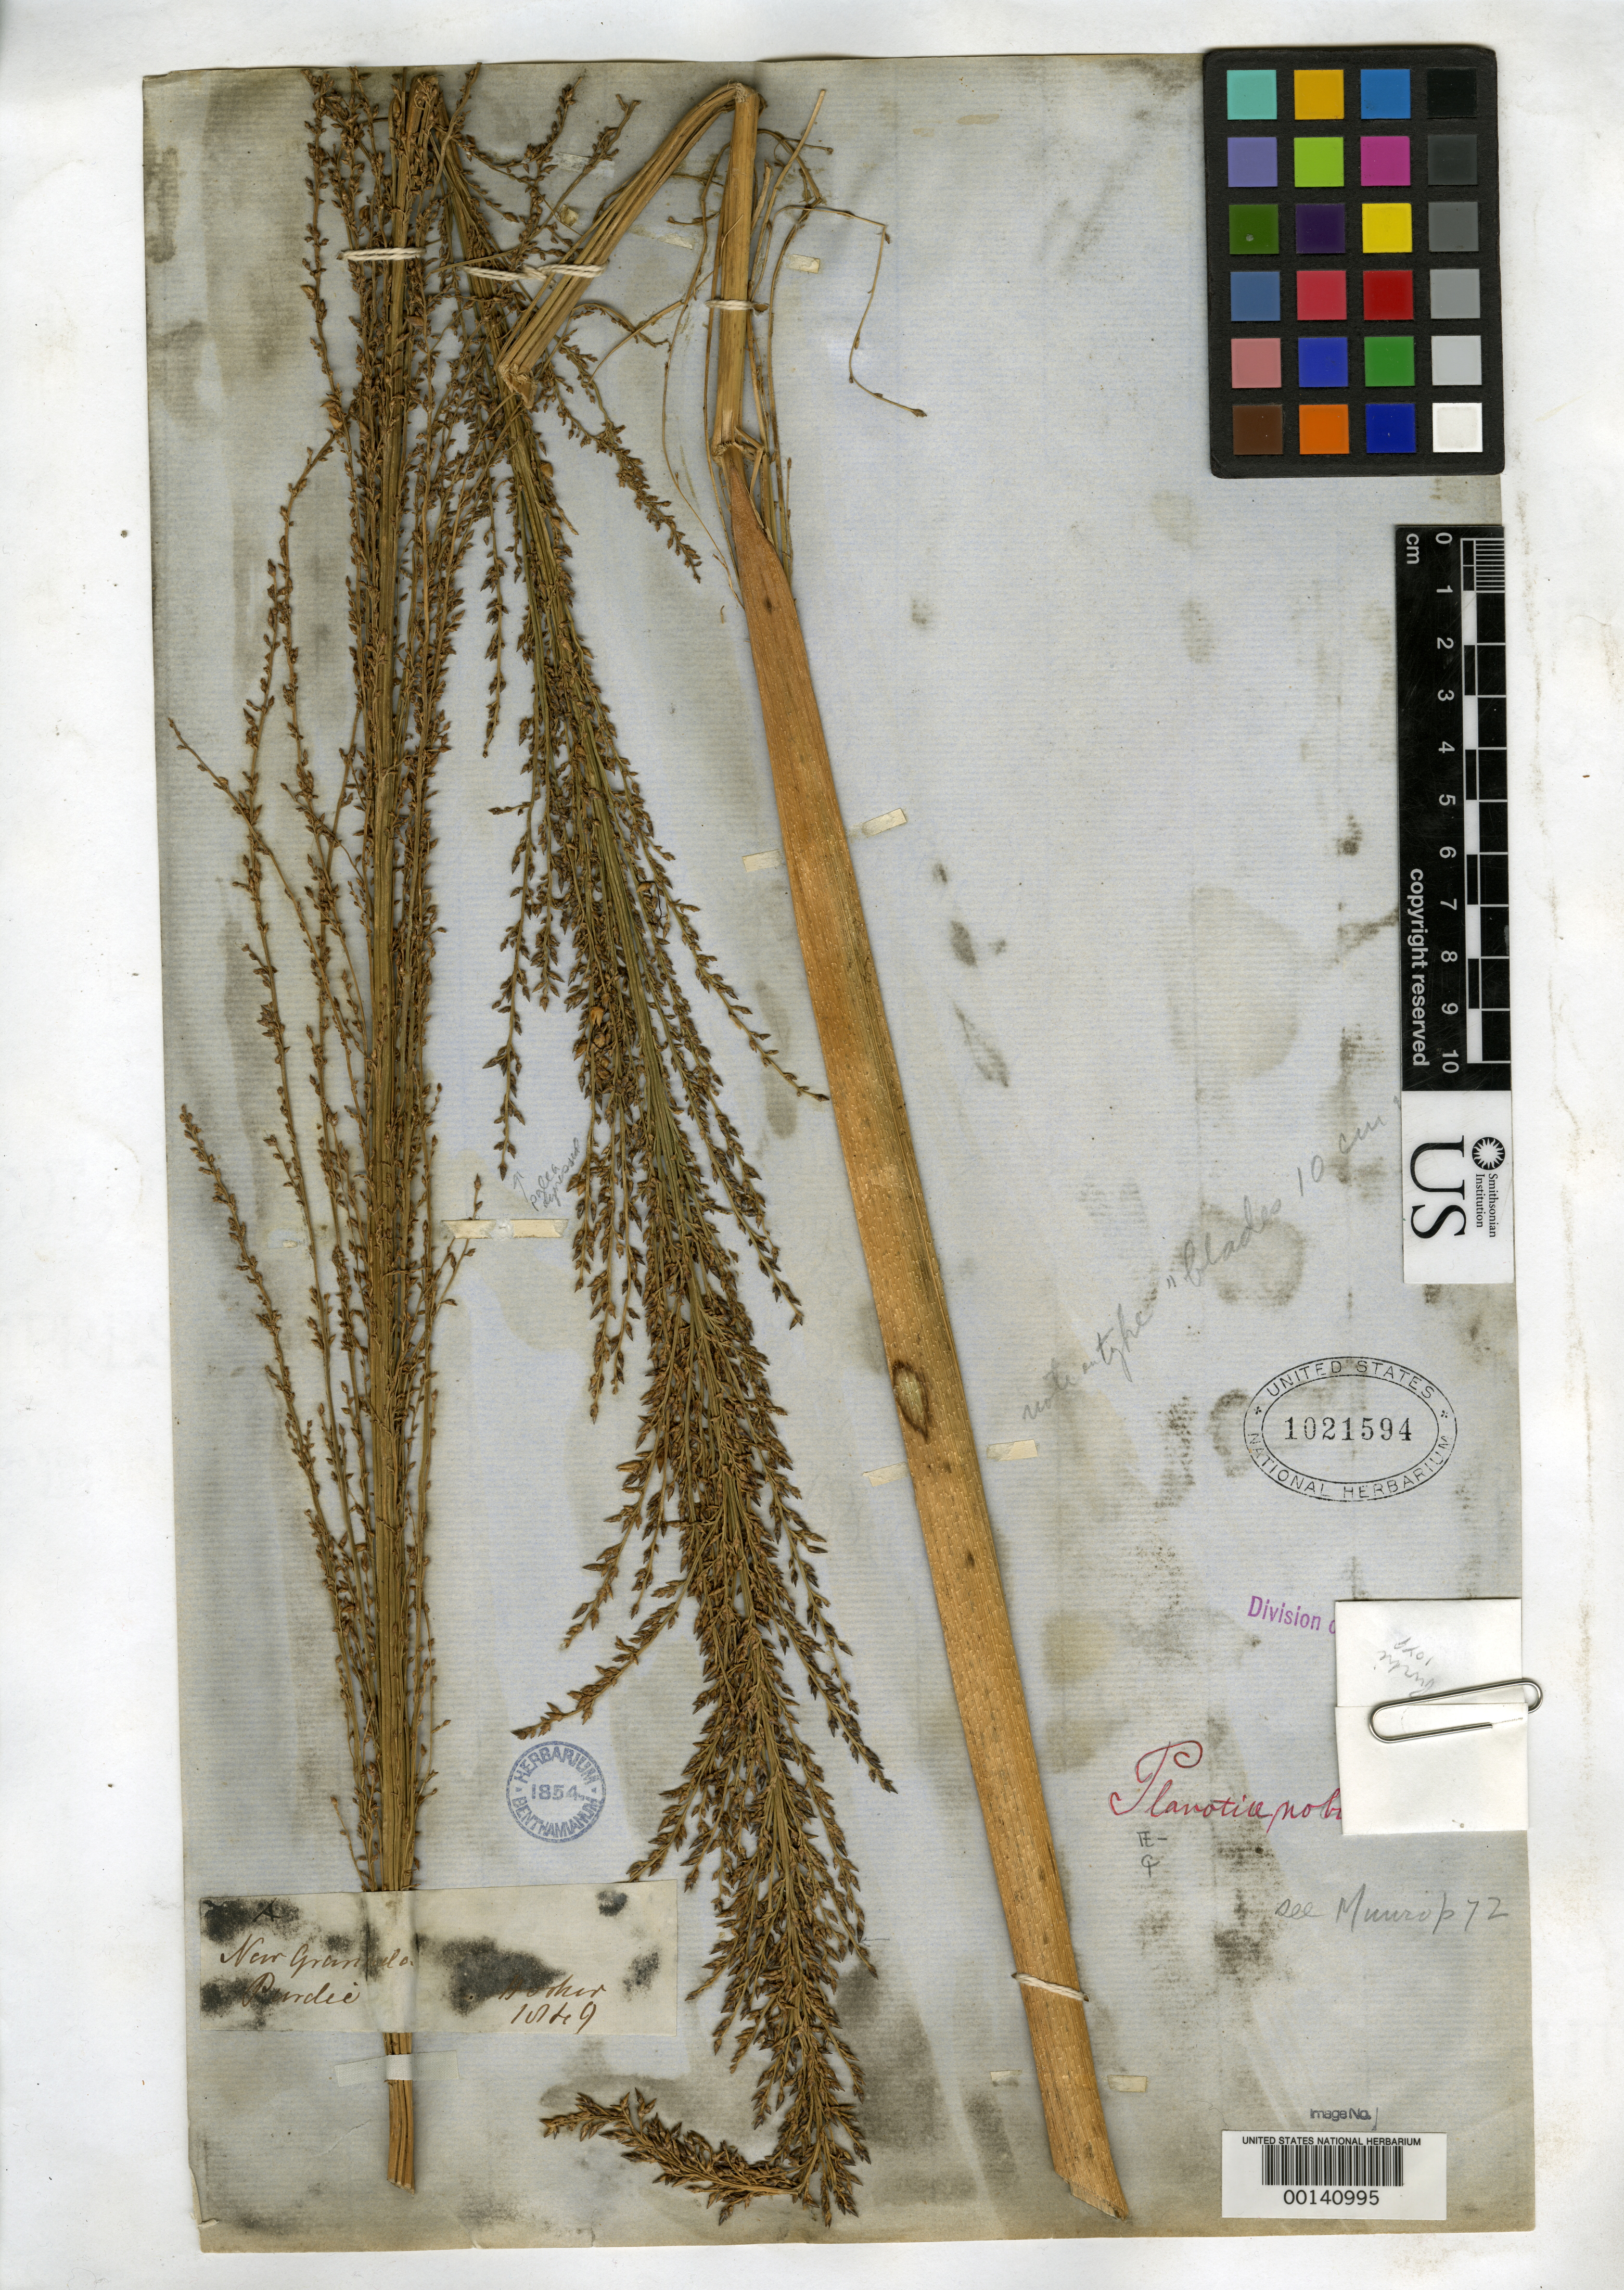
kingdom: Plantae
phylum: Tracheophyta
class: Liliopsida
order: Poales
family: Poaceae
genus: Planotia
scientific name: Planotia nobilis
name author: Munro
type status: Isotype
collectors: W. Purdie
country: Colombia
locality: "New Granada", Paramo de Rinz.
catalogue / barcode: US 1021594